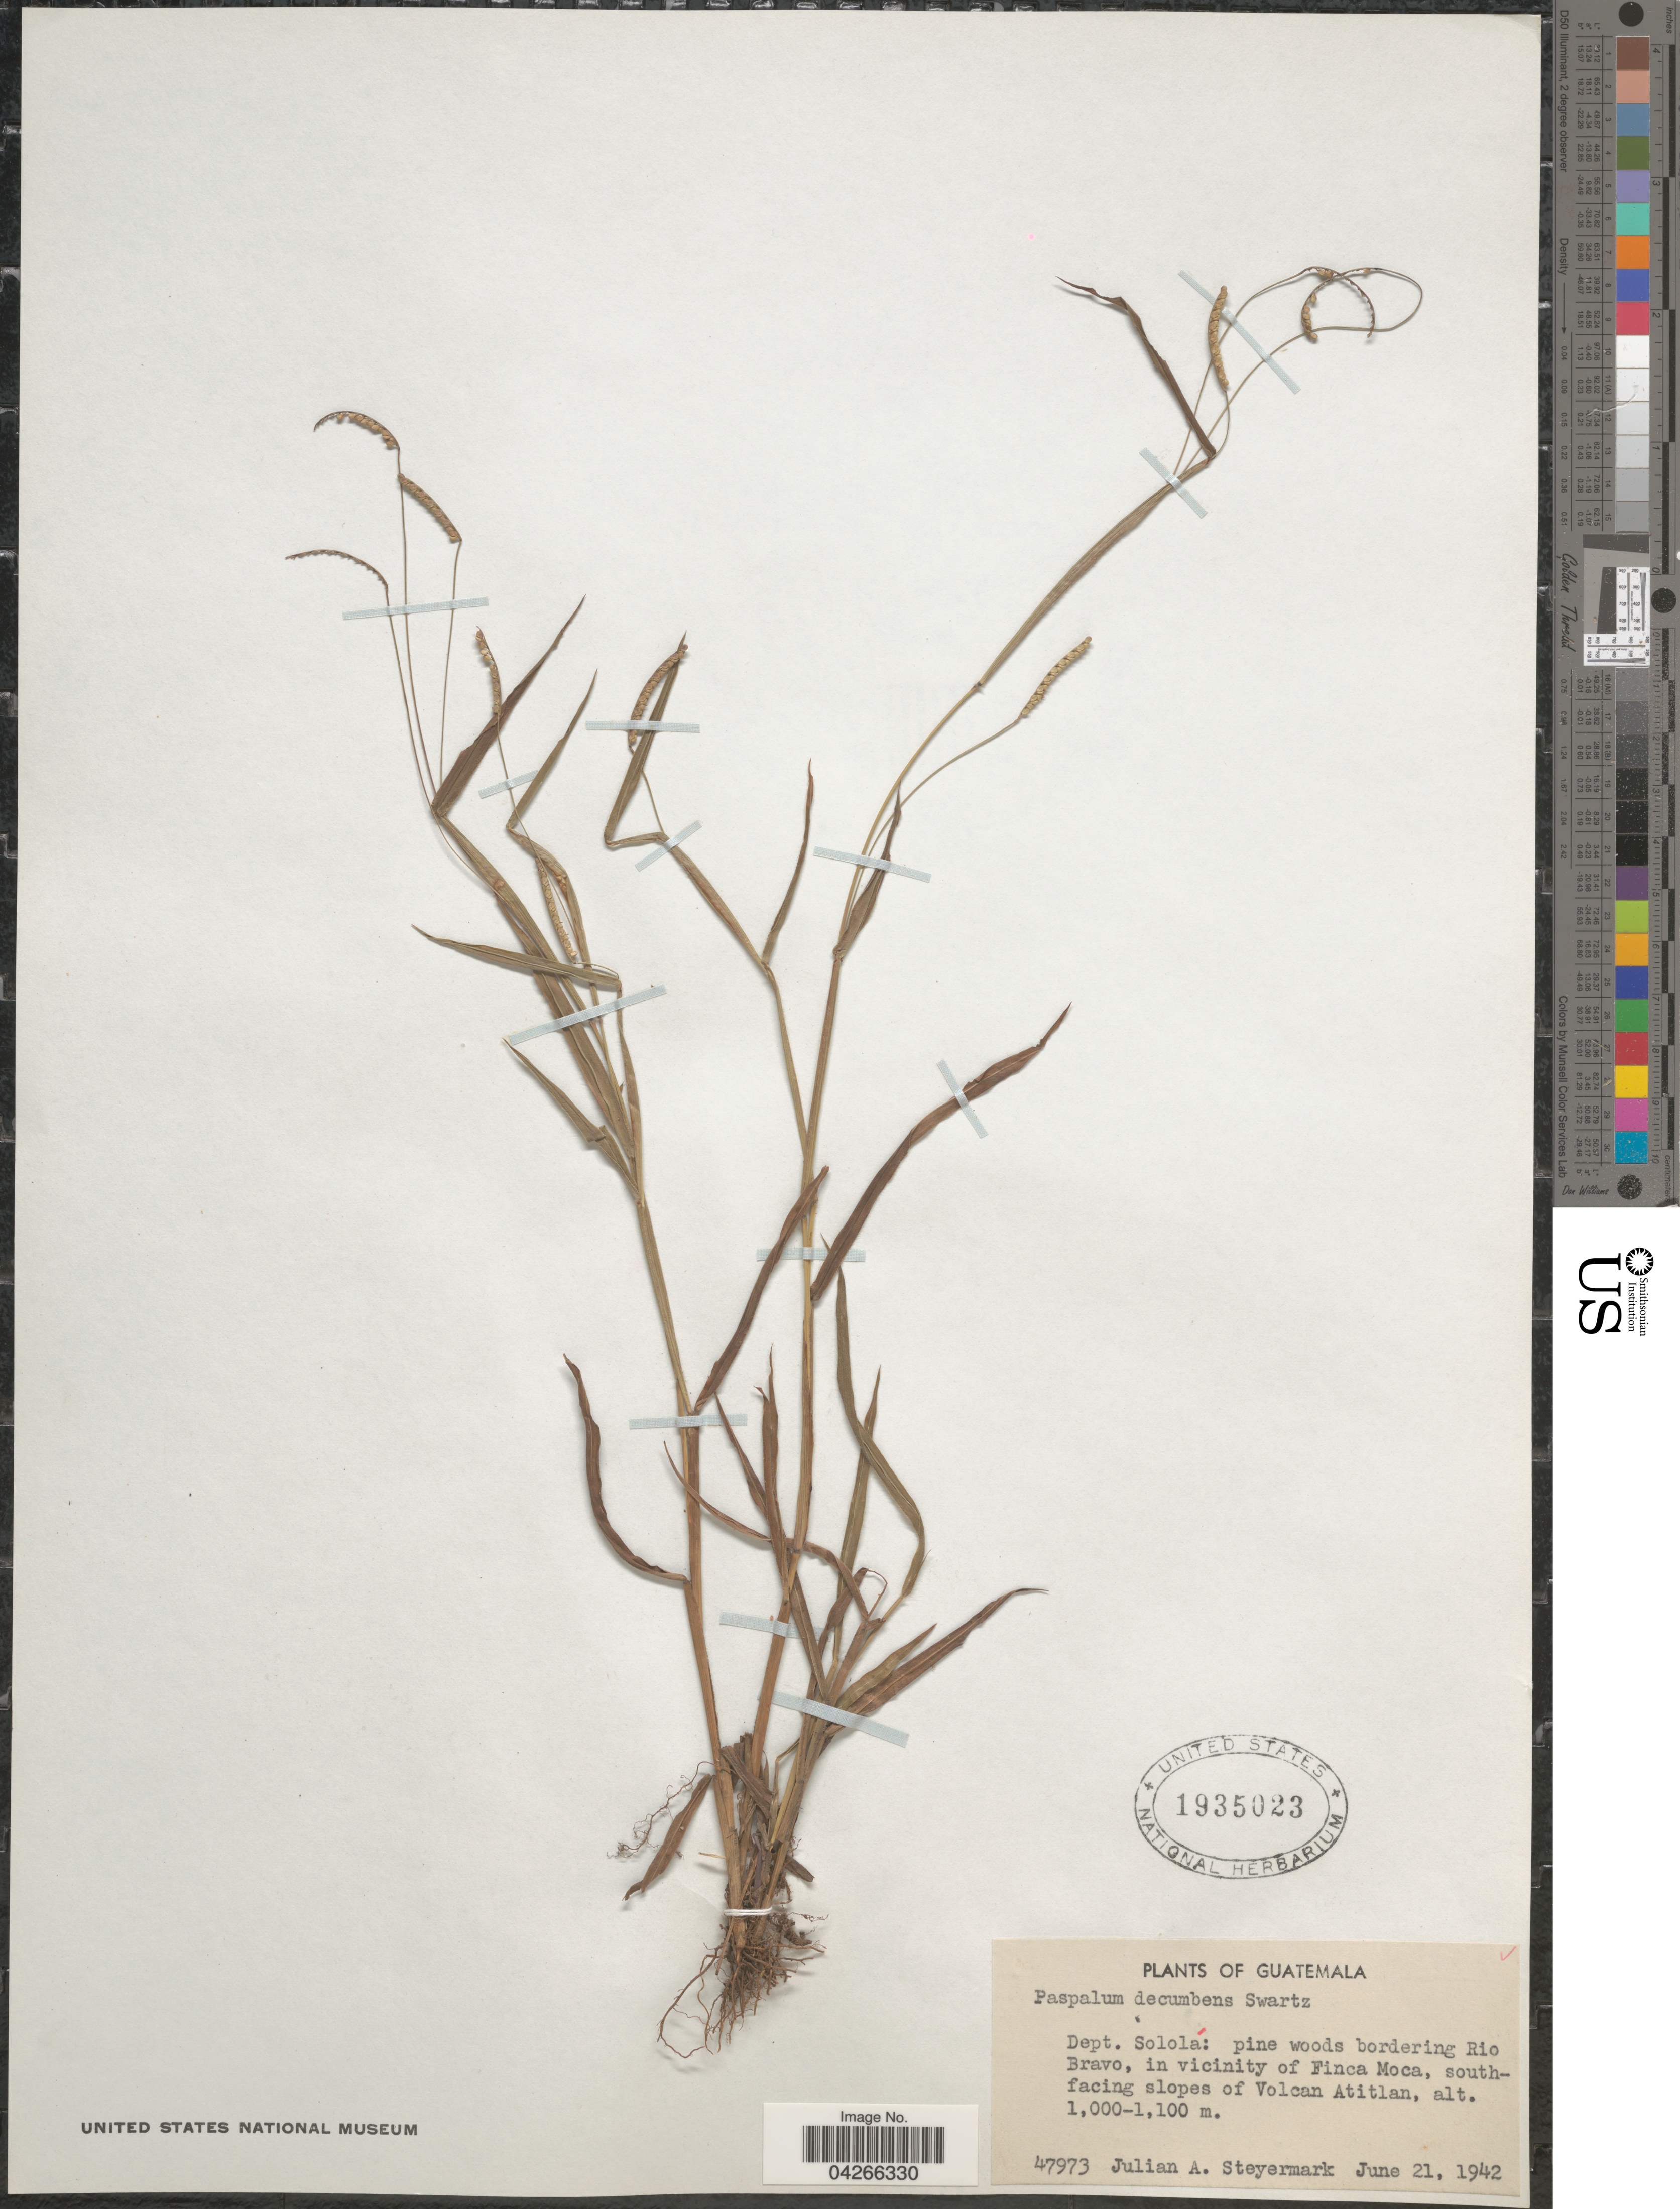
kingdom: Plantae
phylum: Tracheophyta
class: Liliopsida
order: Poales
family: Poaceae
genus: Paspalum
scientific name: Paspalum decumbens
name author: Sw.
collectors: J. Steyermark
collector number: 47973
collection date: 1942-06-21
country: Guatemala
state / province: Solola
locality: Dept. Sololá: pine woods bordering Rio Bravo, in vicinity of Finca Moca, southfacing slopes of Volcan Atitlan.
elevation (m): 1000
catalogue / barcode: US 1935023